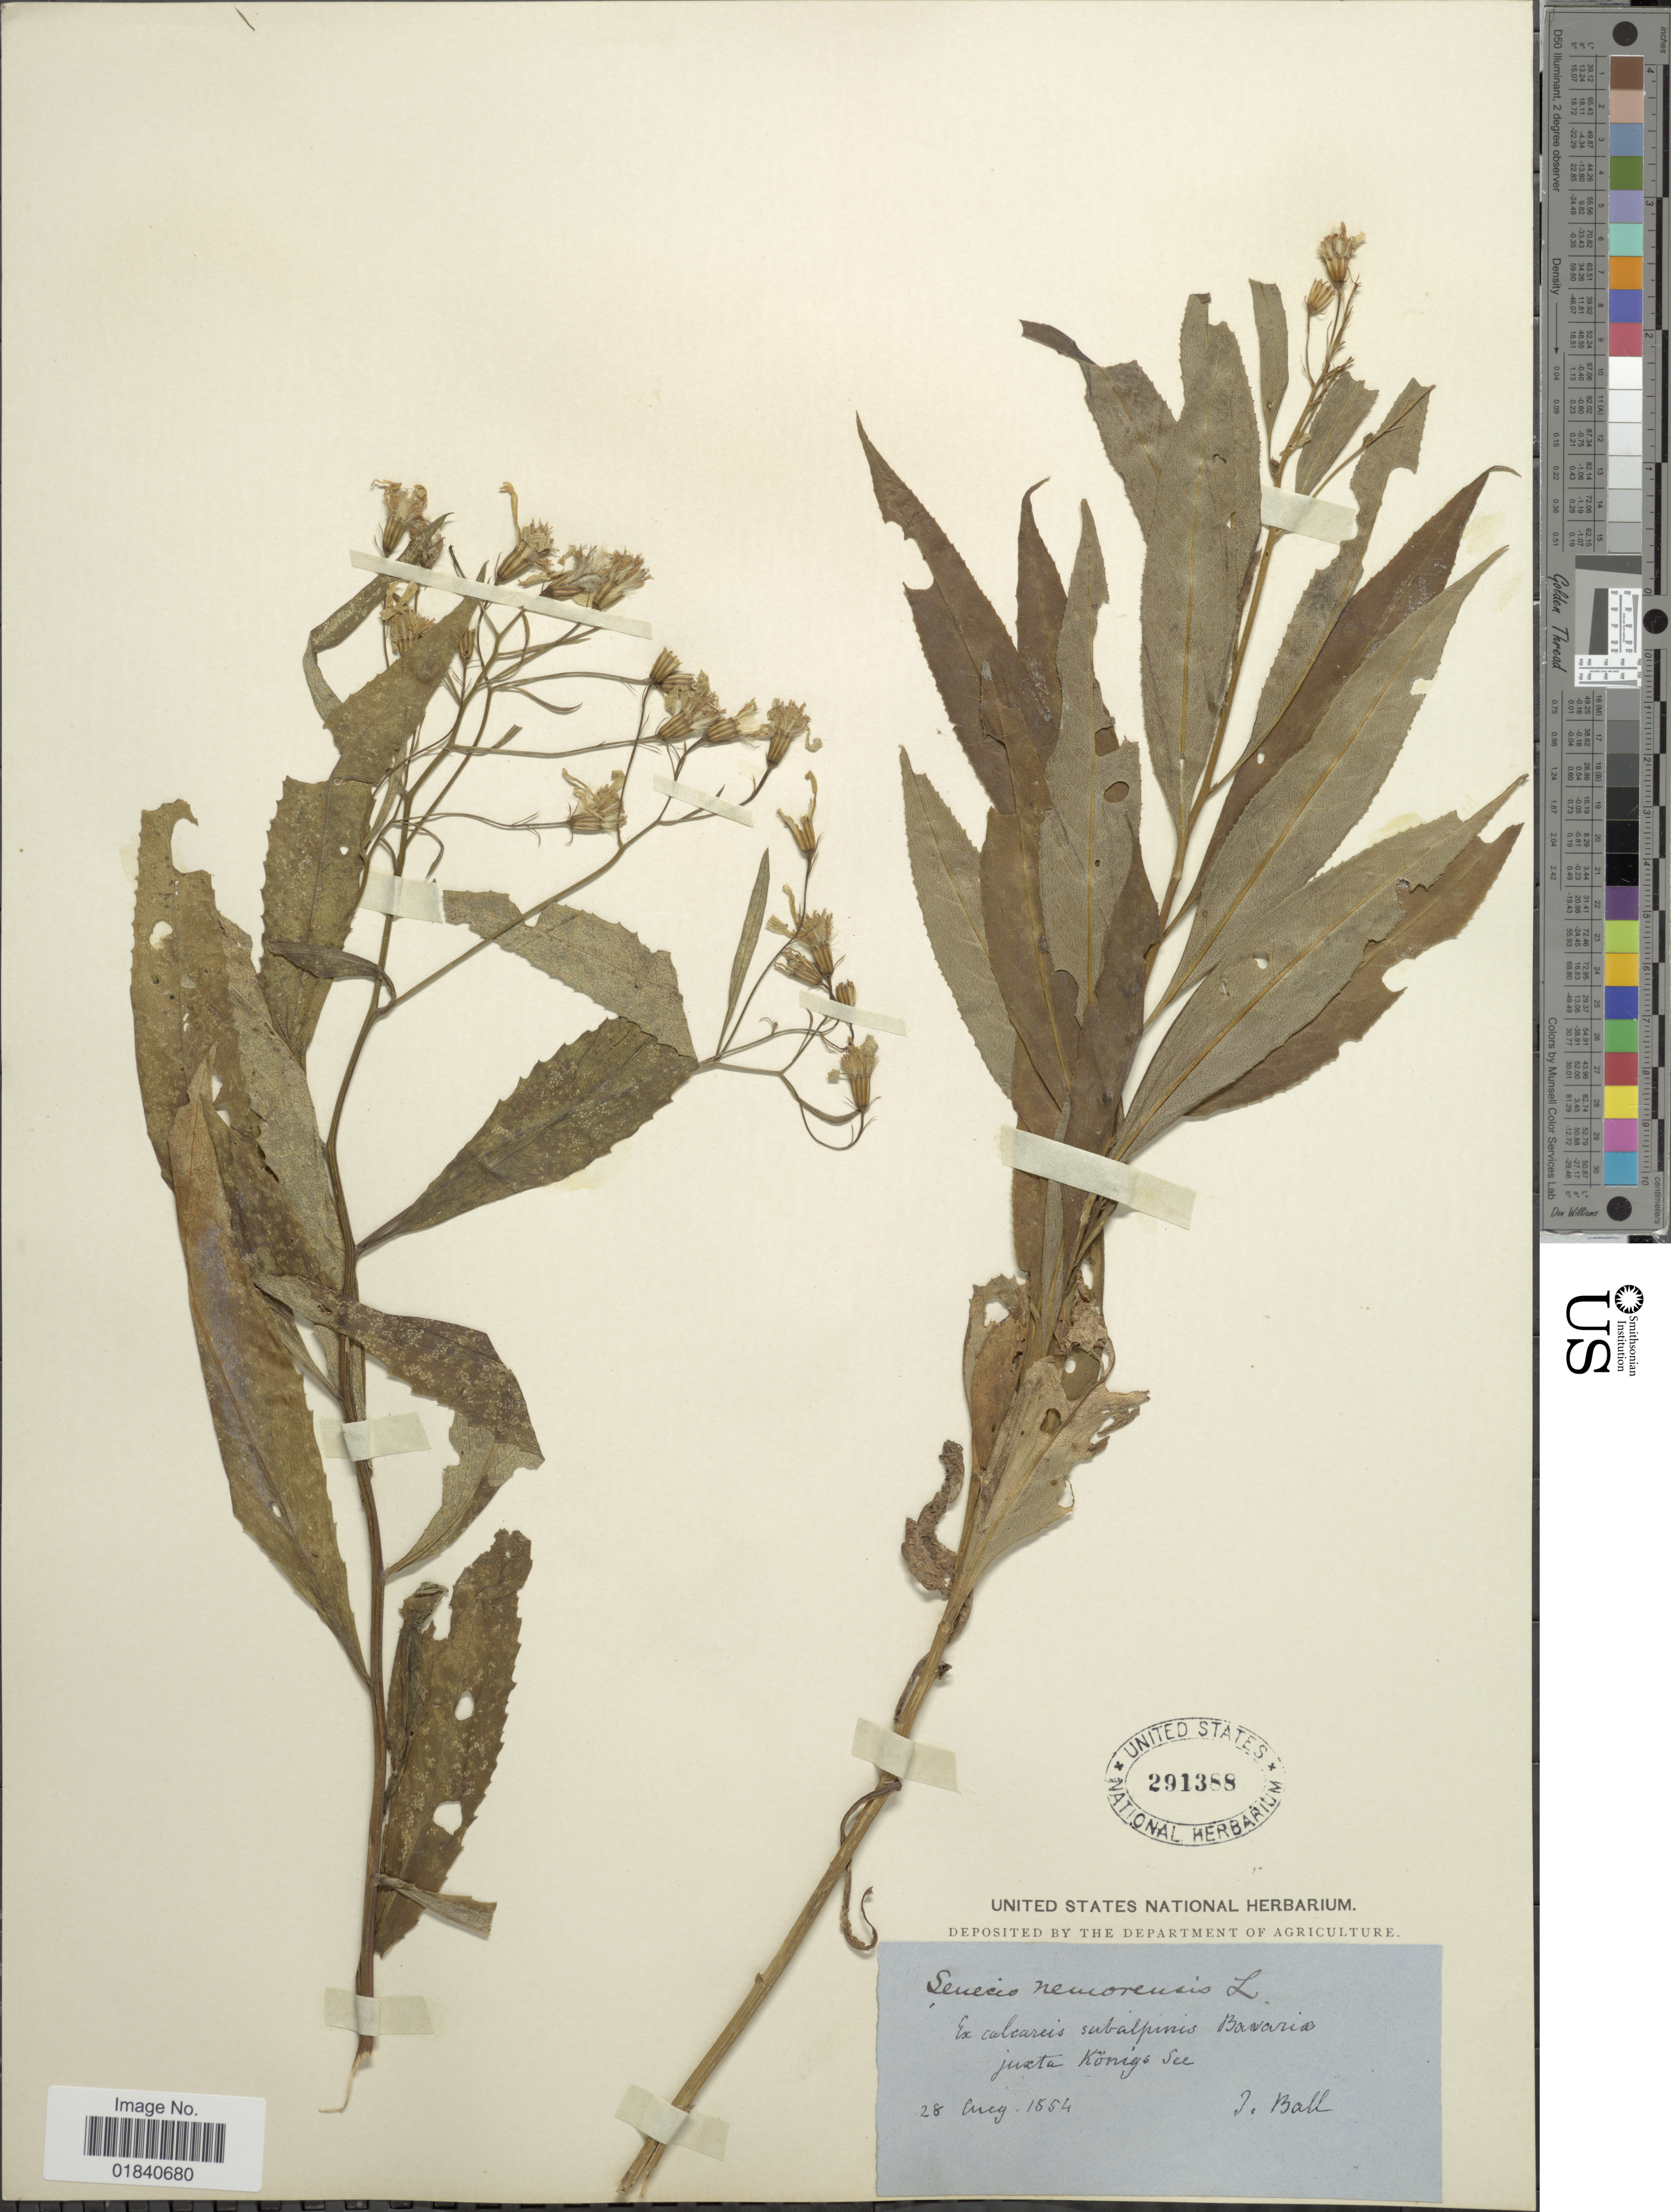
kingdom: Plantae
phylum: Tracheophyta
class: Magnoliopsida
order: Asterales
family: Asteraceae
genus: Senecio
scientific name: Senecio nemorensis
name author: L.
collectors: J. Ball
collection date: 1884-08-28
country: Germany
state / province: Bayern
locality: Ex calcareis subalpinis Bavariae juxta Konigs See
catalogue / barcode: US 291388